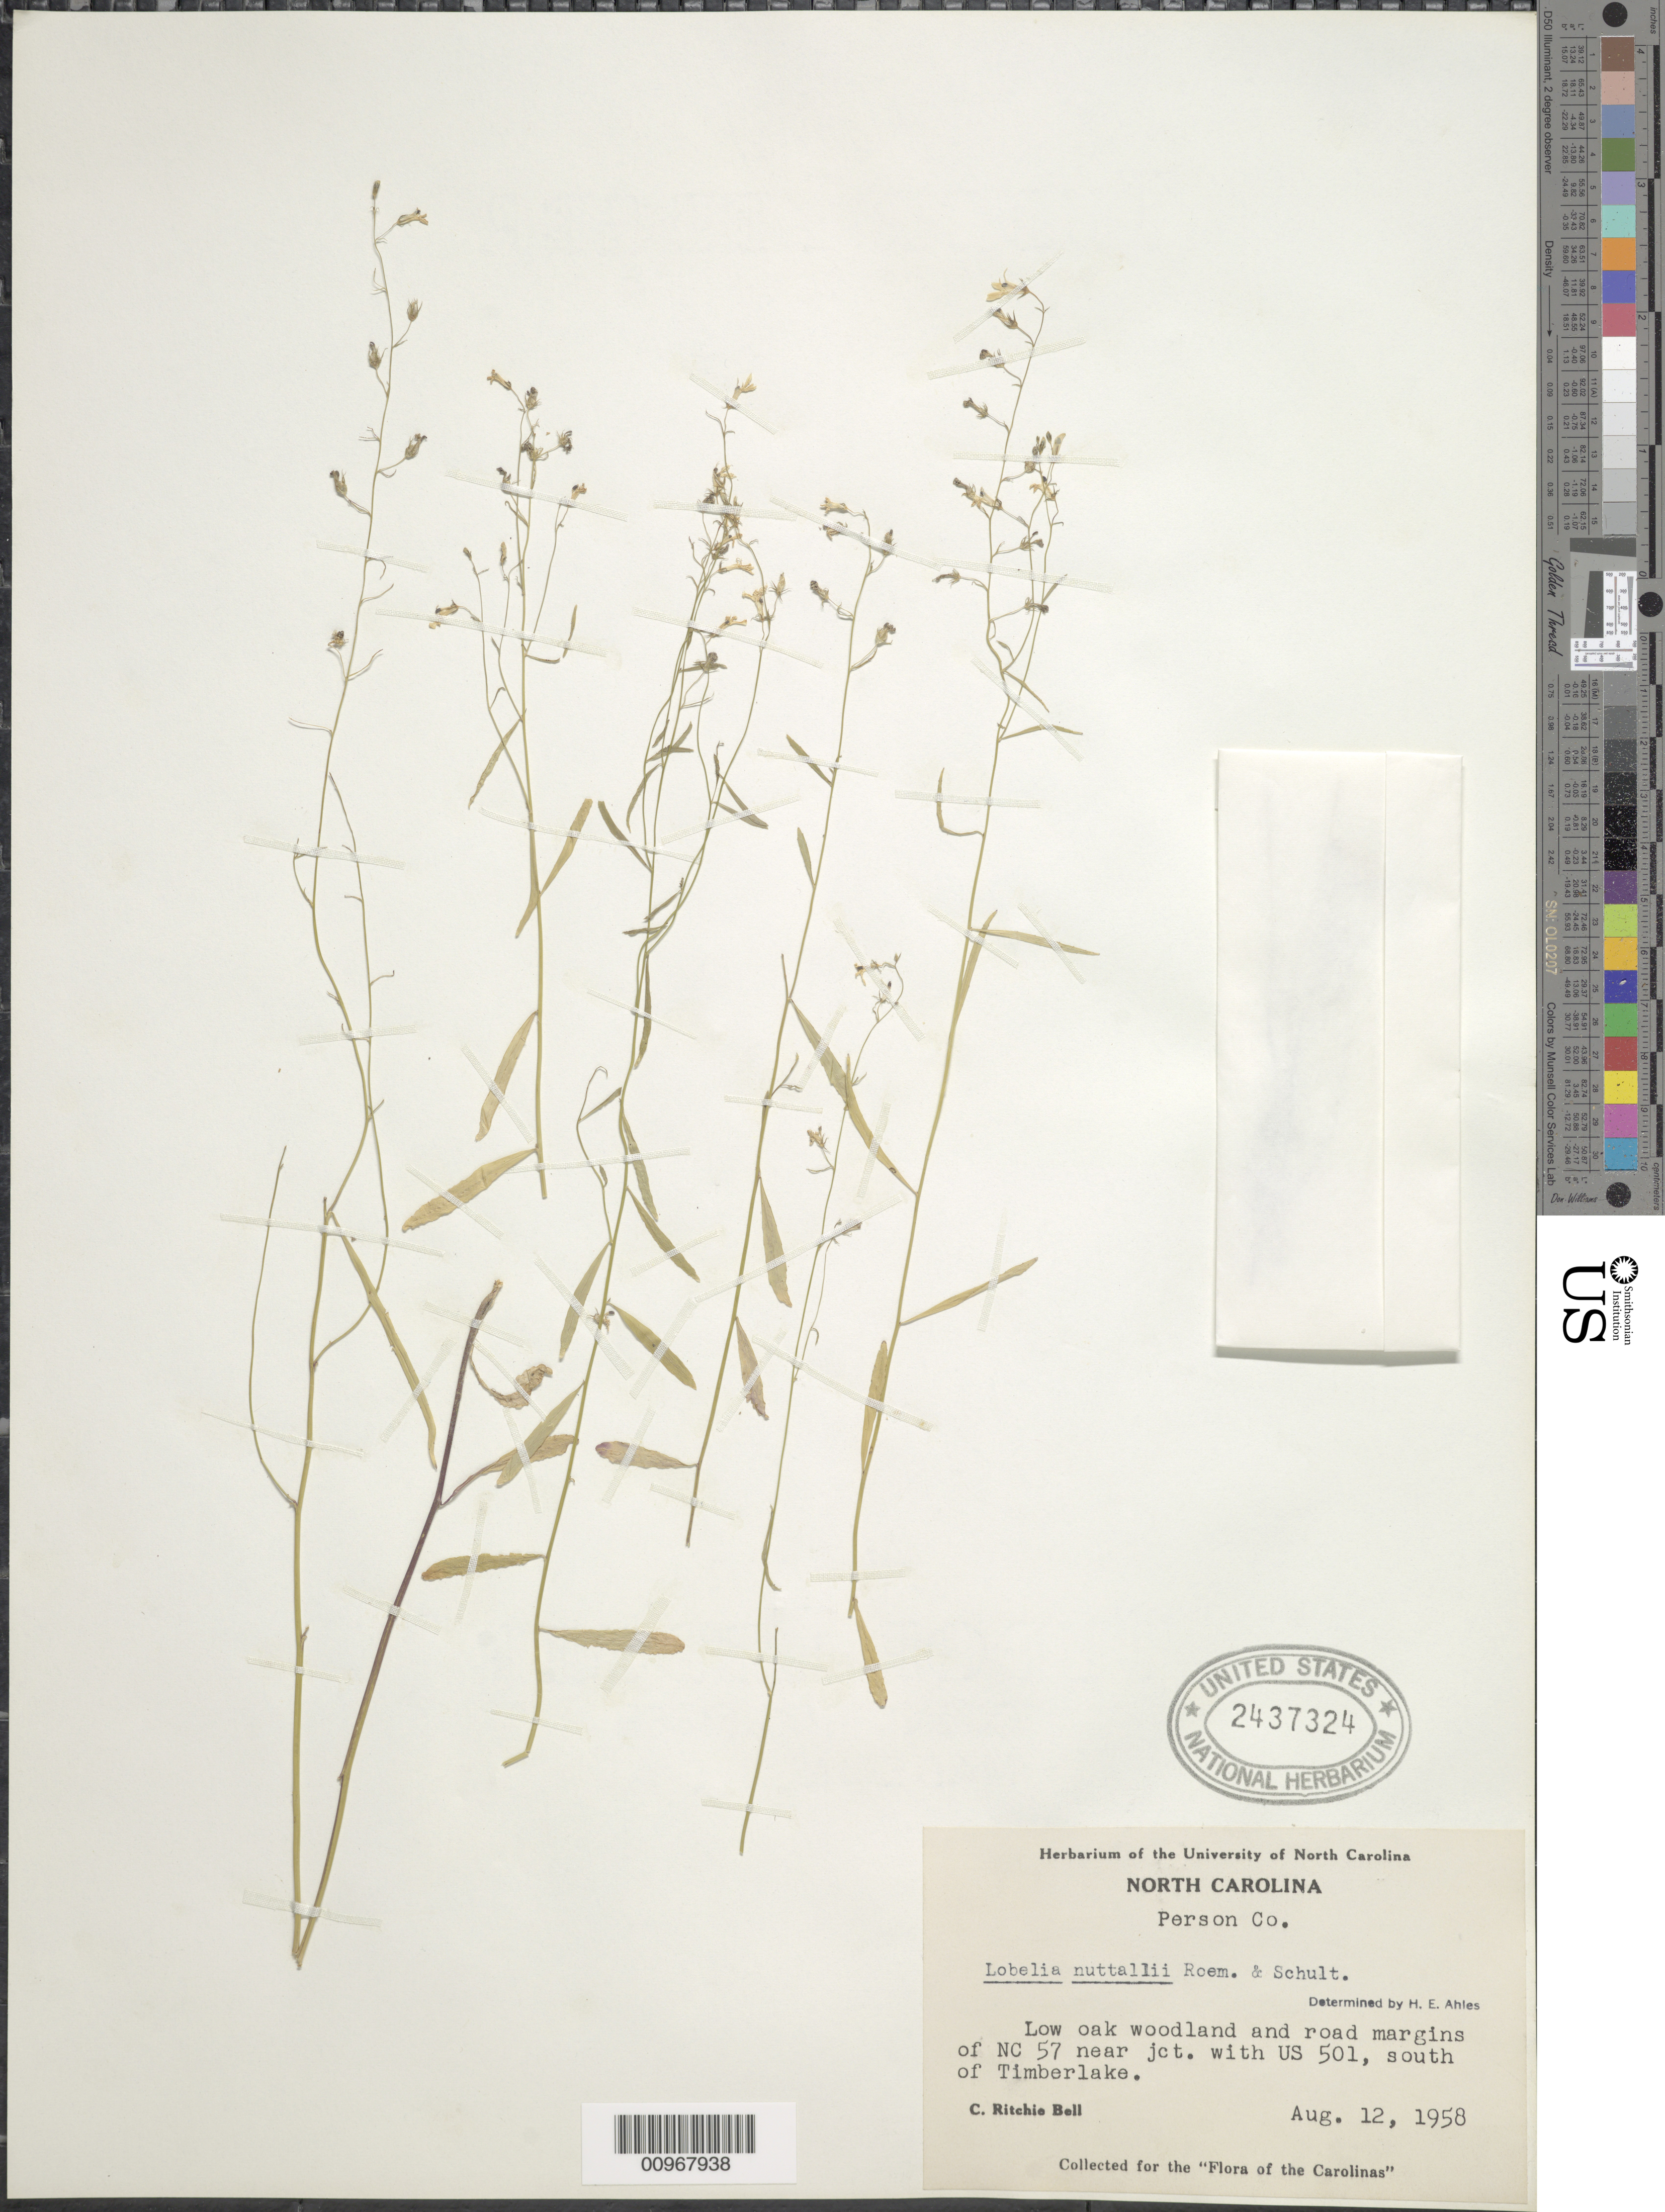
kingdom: Plantae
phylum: Tracheophyta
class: Magnoliopsida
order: Asterales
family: Campanulaceae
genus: Lobelia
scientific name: Lobelia nuttallii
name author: Schult.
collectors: C. R. Bell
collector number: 2342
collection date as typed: Aug. 12, 1958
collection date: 1958-08-12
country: United States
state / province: North Carolina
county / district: Person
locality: NC 57 near jct. with US501, south of Timberlake.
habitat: low oak woodland and road margins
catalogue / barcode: US 2437324